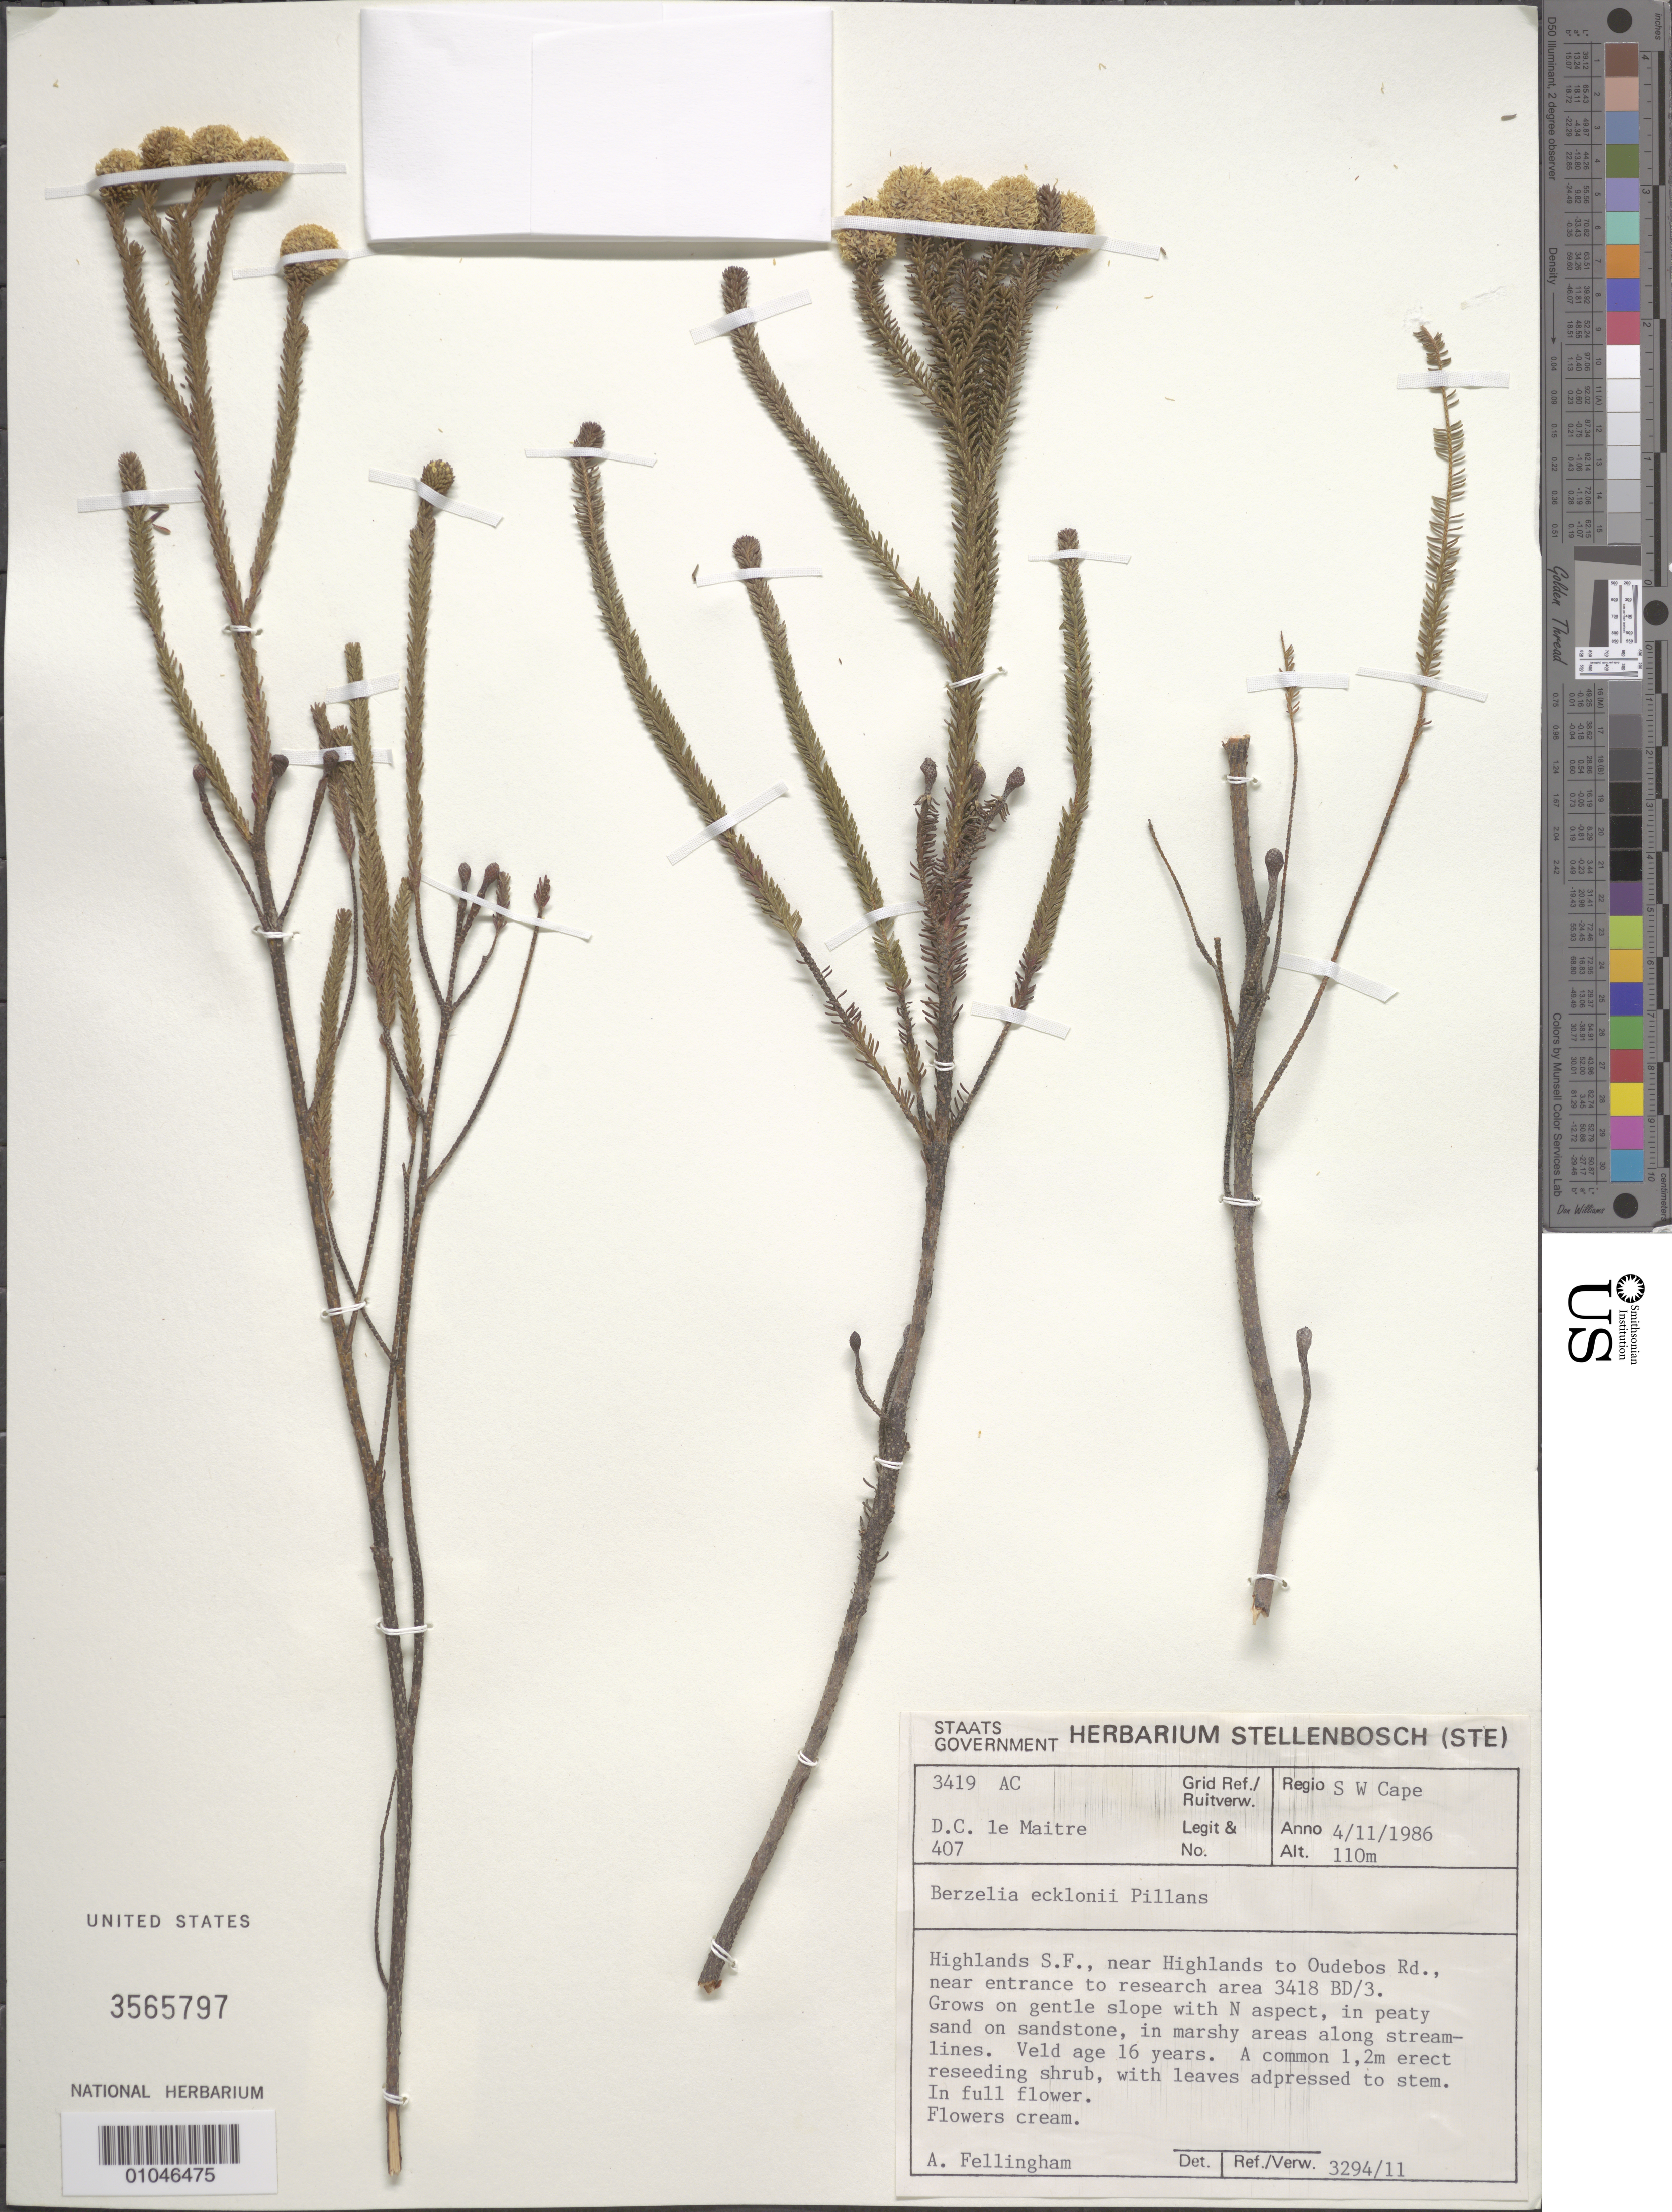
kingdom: Plantae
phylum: Tracheophyta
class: Magnoliopsida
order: Bruniales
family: Bruniaceae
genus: Berzelia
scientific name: Berzelia ecklonii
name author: Pillans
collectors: D. Maitre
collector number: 407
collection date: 1986-04-11 or 1986-11-04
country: South Africa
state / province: Western Cape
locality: Highlands S. F., near Highlands to Oudebos Rd., near entrance to research area 3418 BD/3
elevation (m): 110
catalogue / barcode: US 3565797